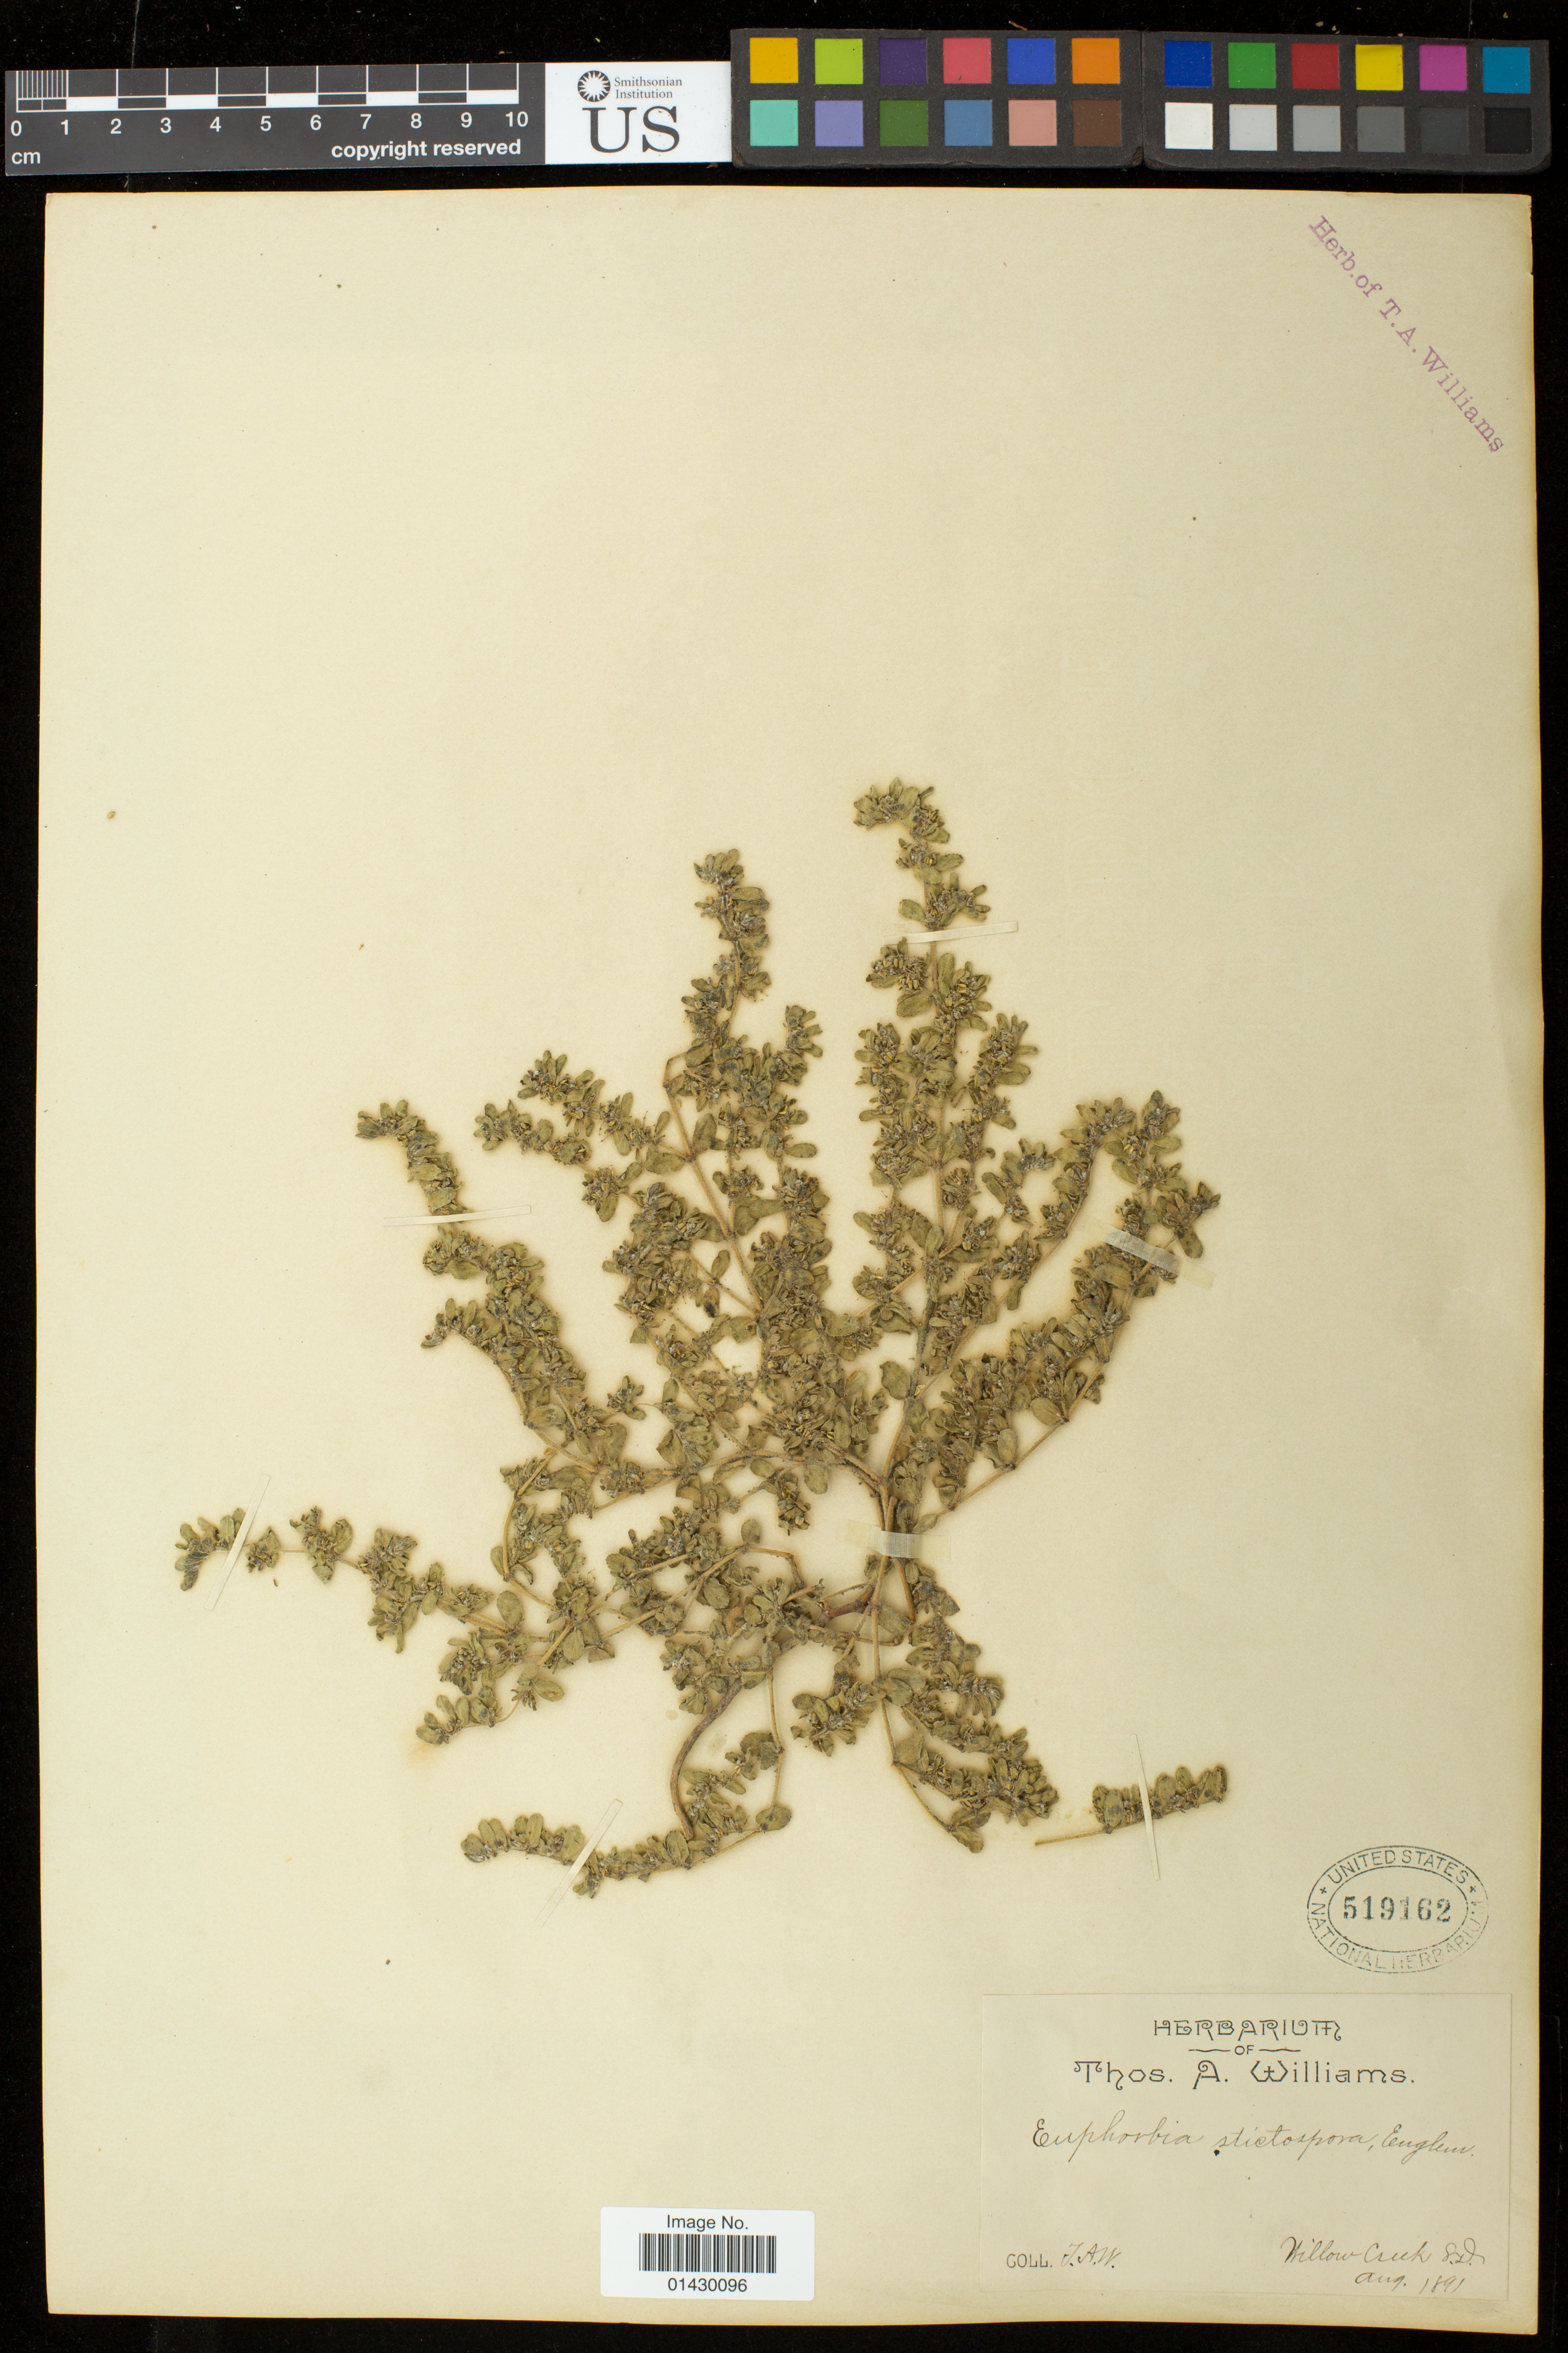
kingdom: Plantae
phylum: Tracheophyta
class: Magnoliopsida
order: Malpighiales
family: Euphorbiaceae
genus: Euphorbia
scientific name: Euphorbia stictospora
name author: Engelm.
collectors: T. A. Williams (herbarium)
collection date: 1891-08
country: United States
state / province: South Dakota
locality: Willow Creek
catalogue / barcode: US 519162